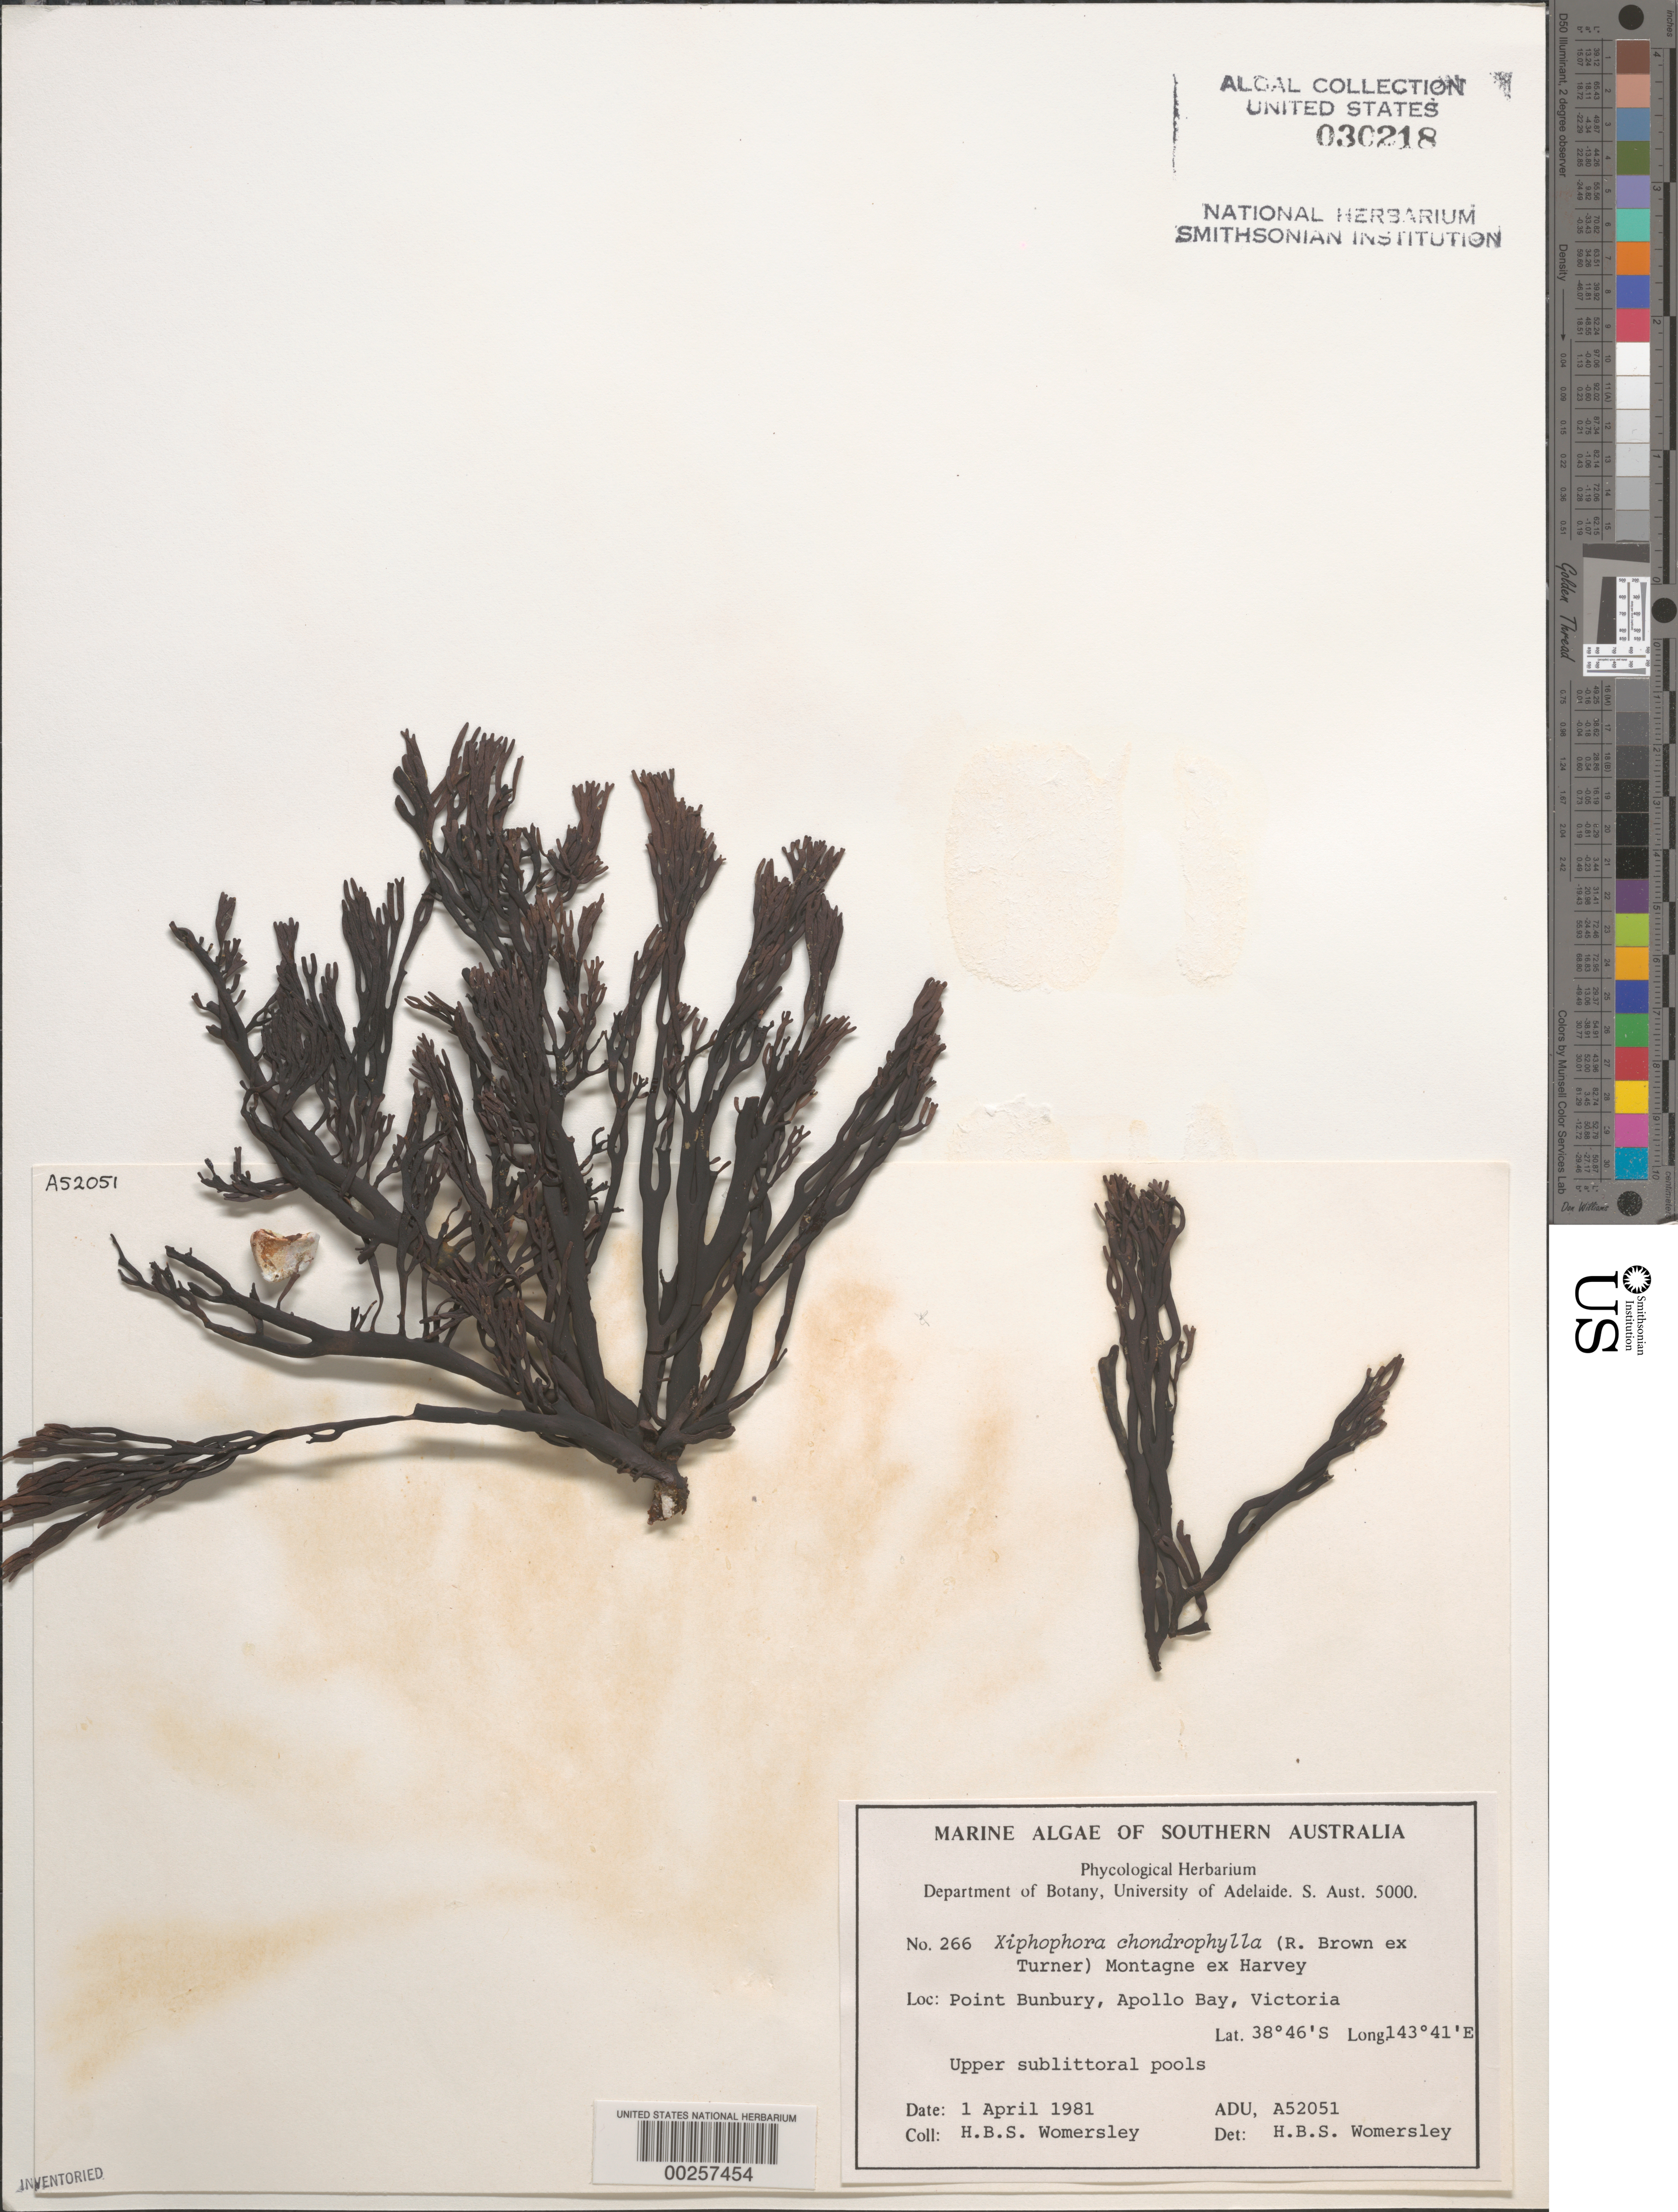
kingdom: Chromista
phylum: Ochrophyta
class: Phaeophyceae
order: Fucales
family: Xiphophoraceae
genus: Xiphophora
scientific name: Xiphophora chondrophylla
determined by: Womersley, H. B. S.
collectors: H. B. S. Womersley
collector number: ADU A52051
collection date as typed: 01 Apr 1981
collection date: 1981-04-01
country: Australia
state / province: Victoria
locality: Point Bunbury, Apollo Bay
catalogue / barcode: US 30218